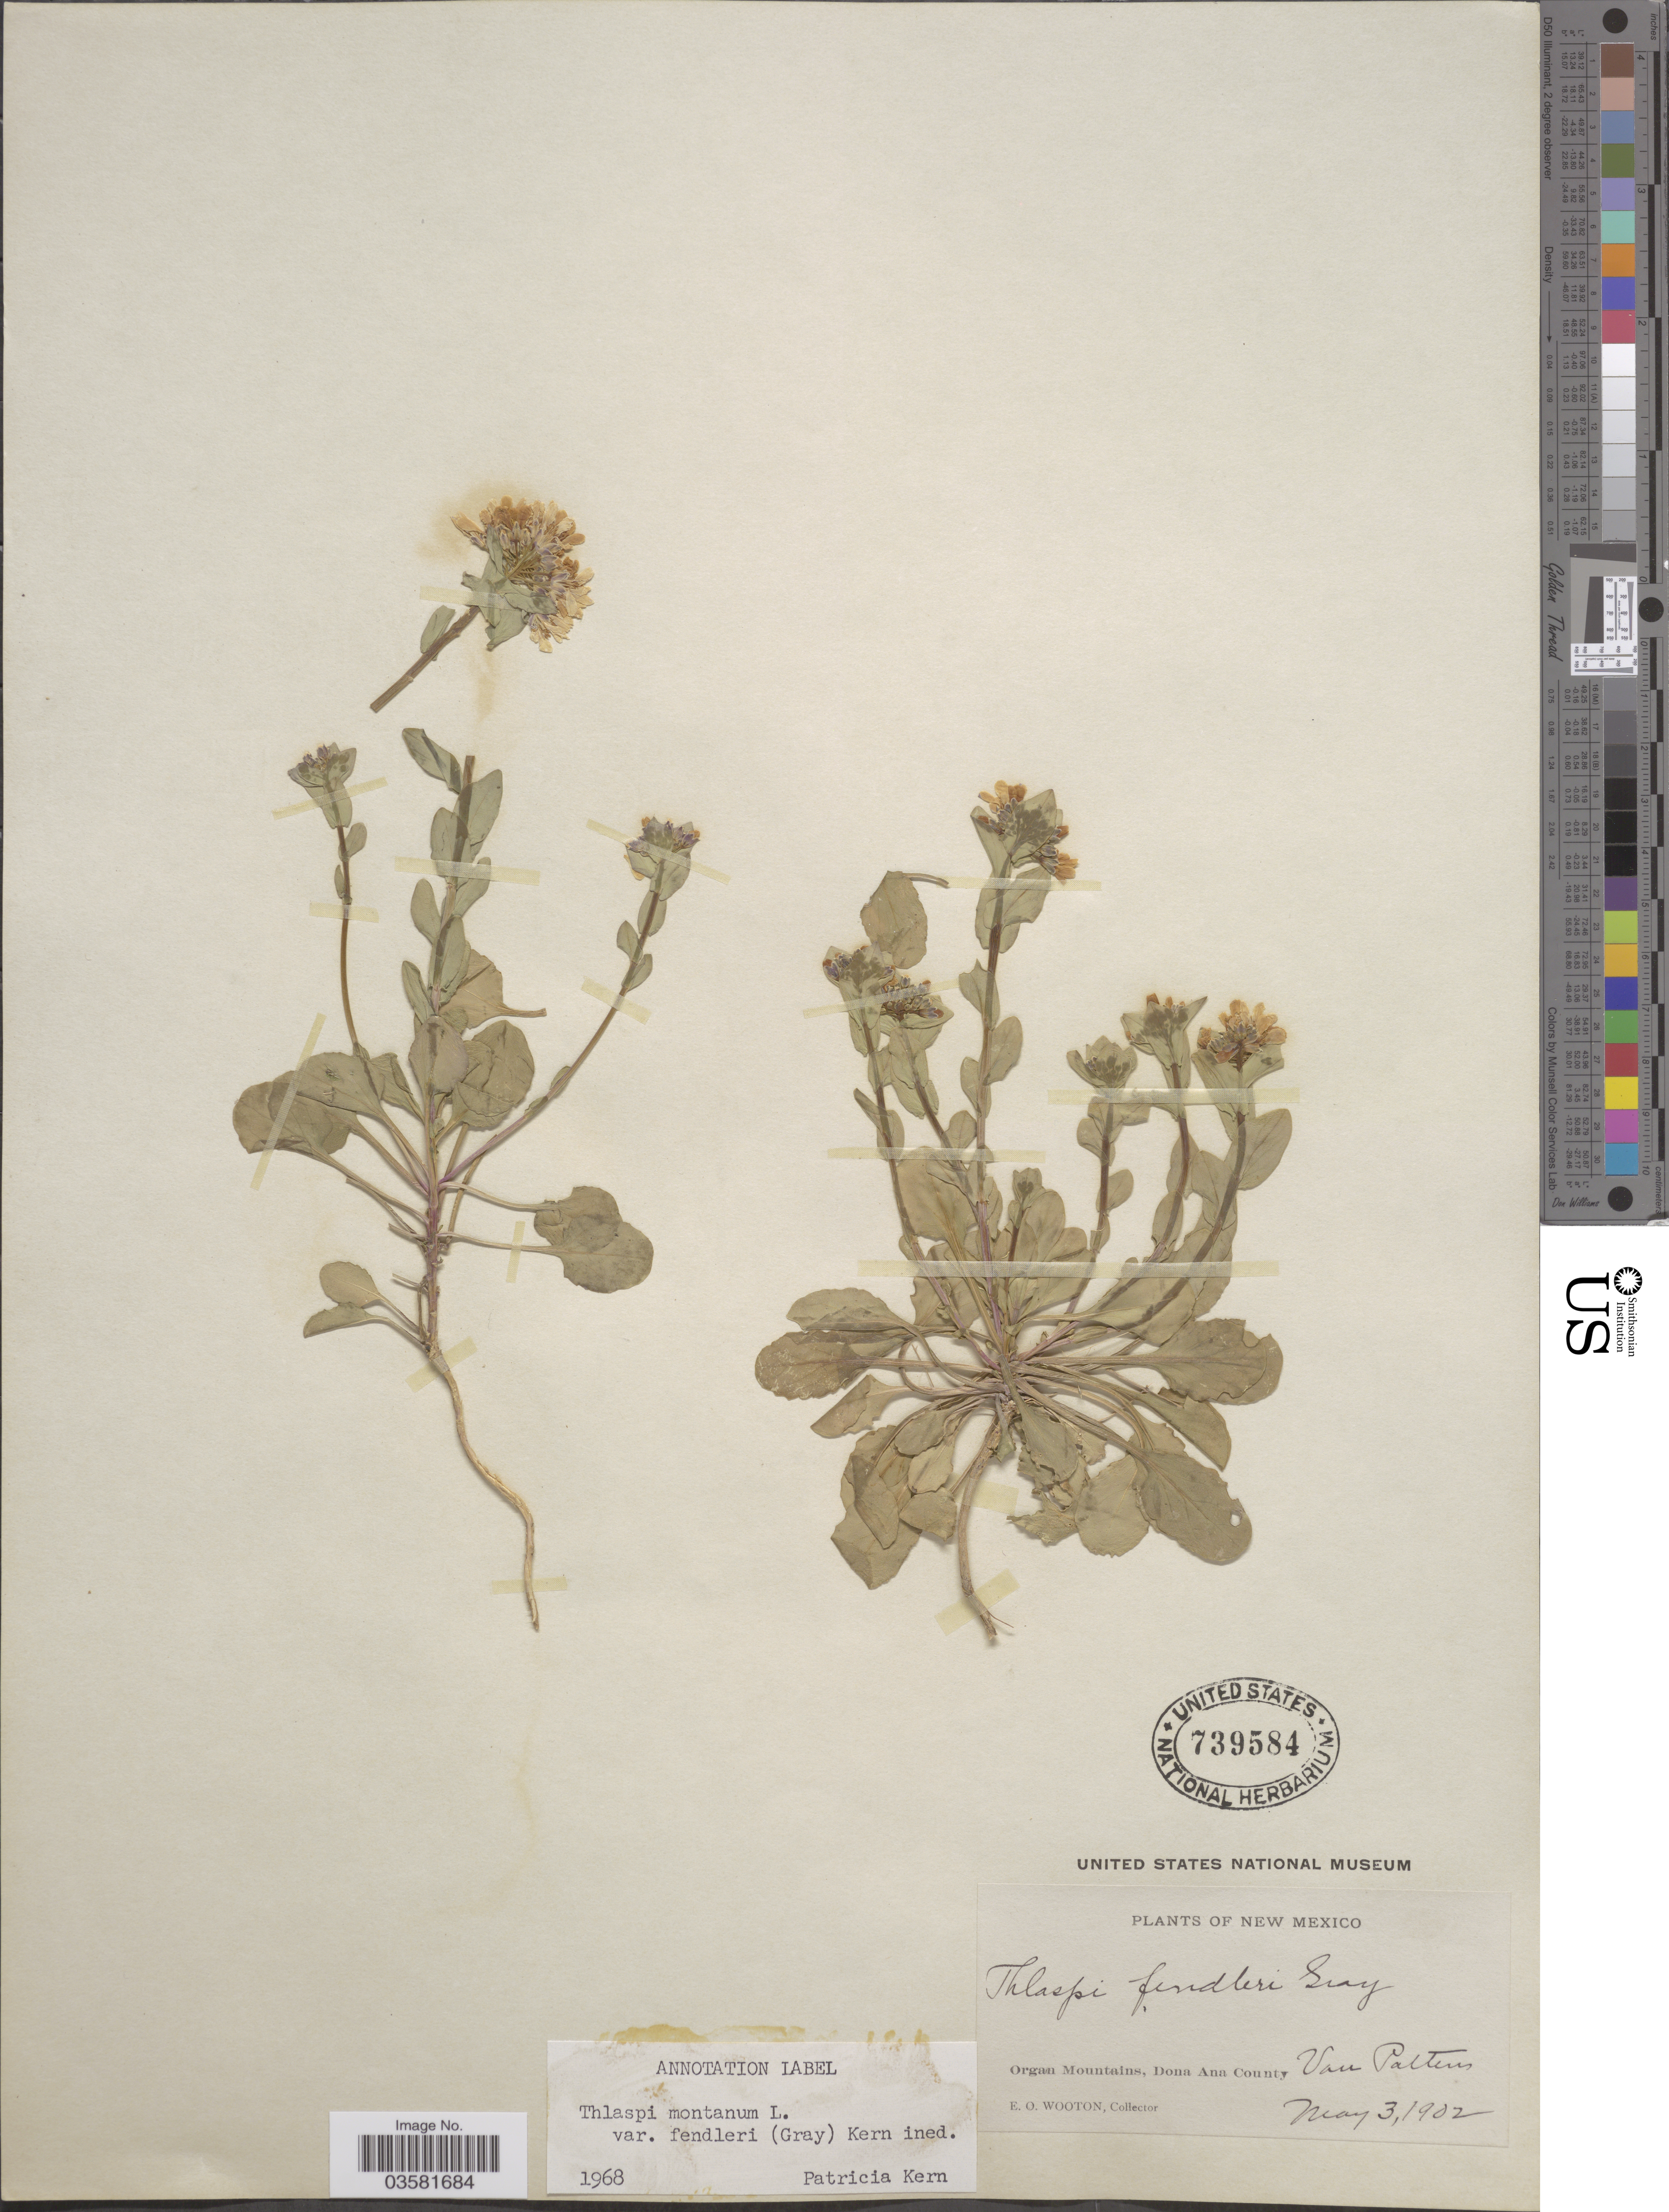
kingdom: Plantae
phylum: Tracheophyta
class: Magnoliopsida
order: Brassicales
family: Brassicaceae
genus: Thlaspi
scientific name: Thlaspi montanum var. fendleri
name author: (A. Gray) P.K. Holmgren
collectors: E. O. Wooton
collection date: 1902-05-03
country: United States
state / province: New Mexico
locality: Organ Mountains, Dona Ana County. Van Pattens.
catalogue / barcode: US 739584